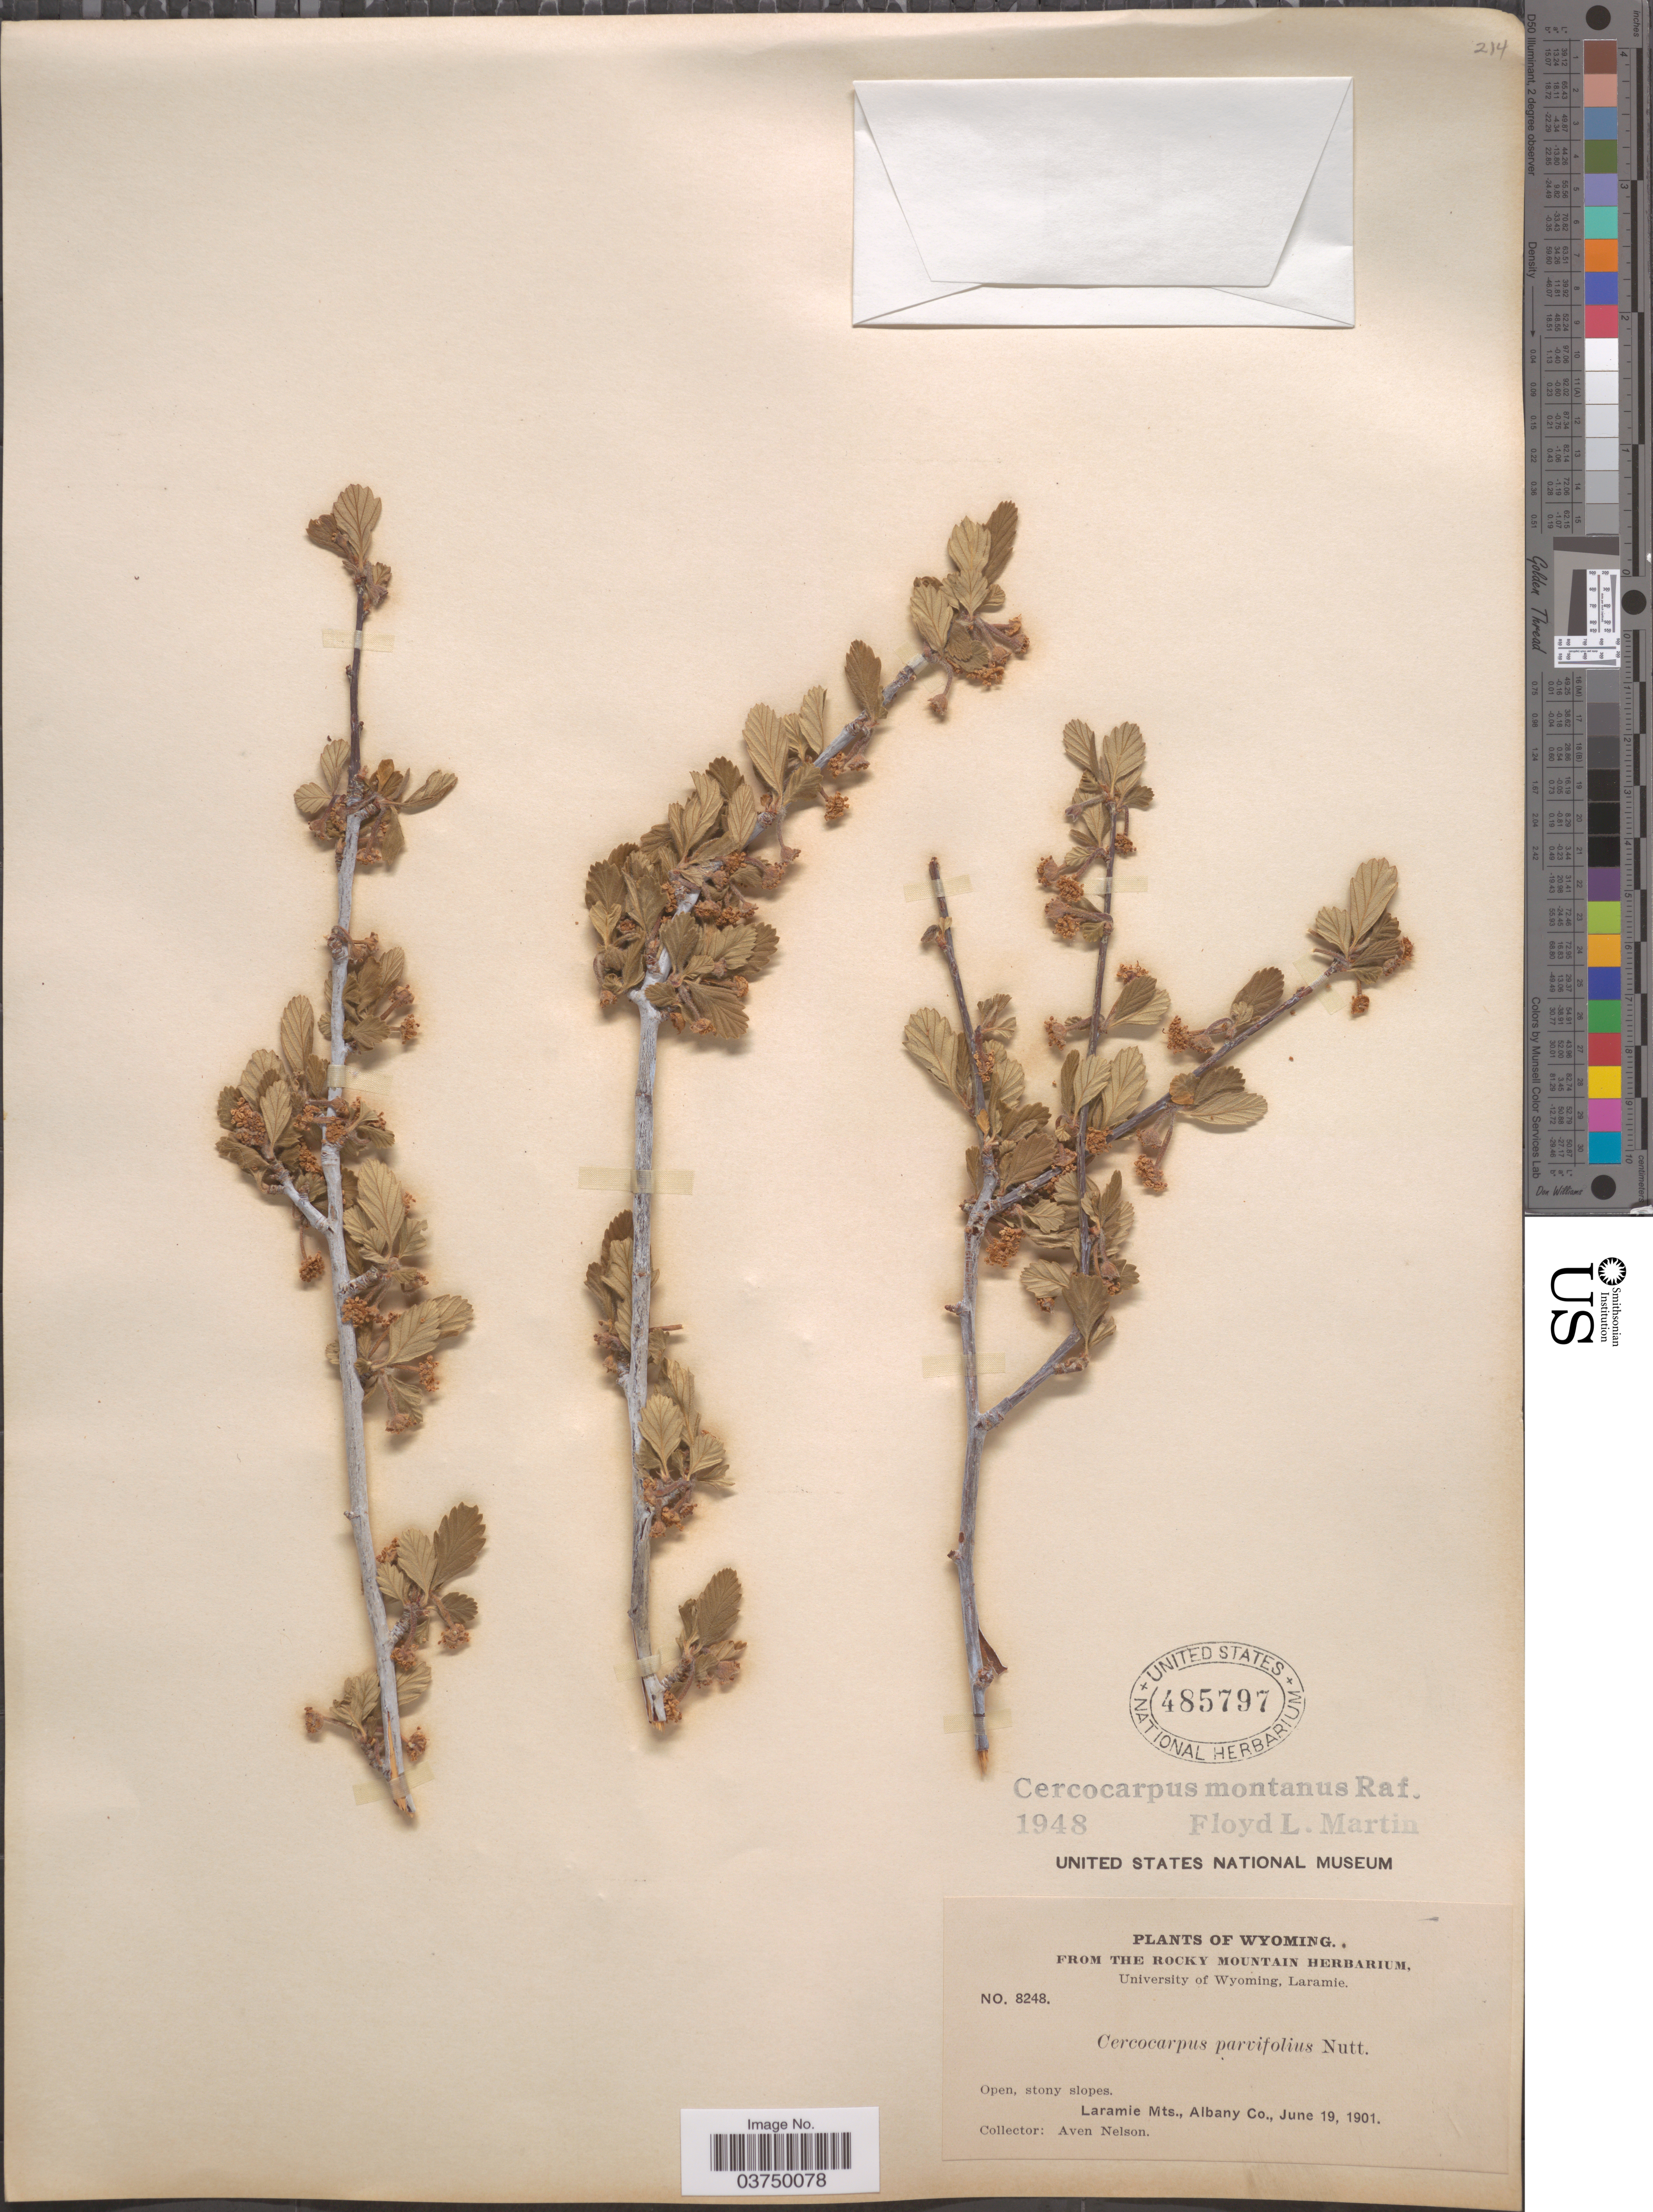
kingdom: Plantae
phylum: Tracheophyta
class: Magnoliopsida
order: Rosales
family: Rosaceae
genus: Cercocarpus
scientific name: Cercocarpus montanus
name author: Raf.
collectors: A. Nelson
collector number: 8248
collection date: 1901-06-19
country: United States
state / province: Wyoming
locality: Laramie Mts., Albany Co.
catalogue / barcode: US 485797